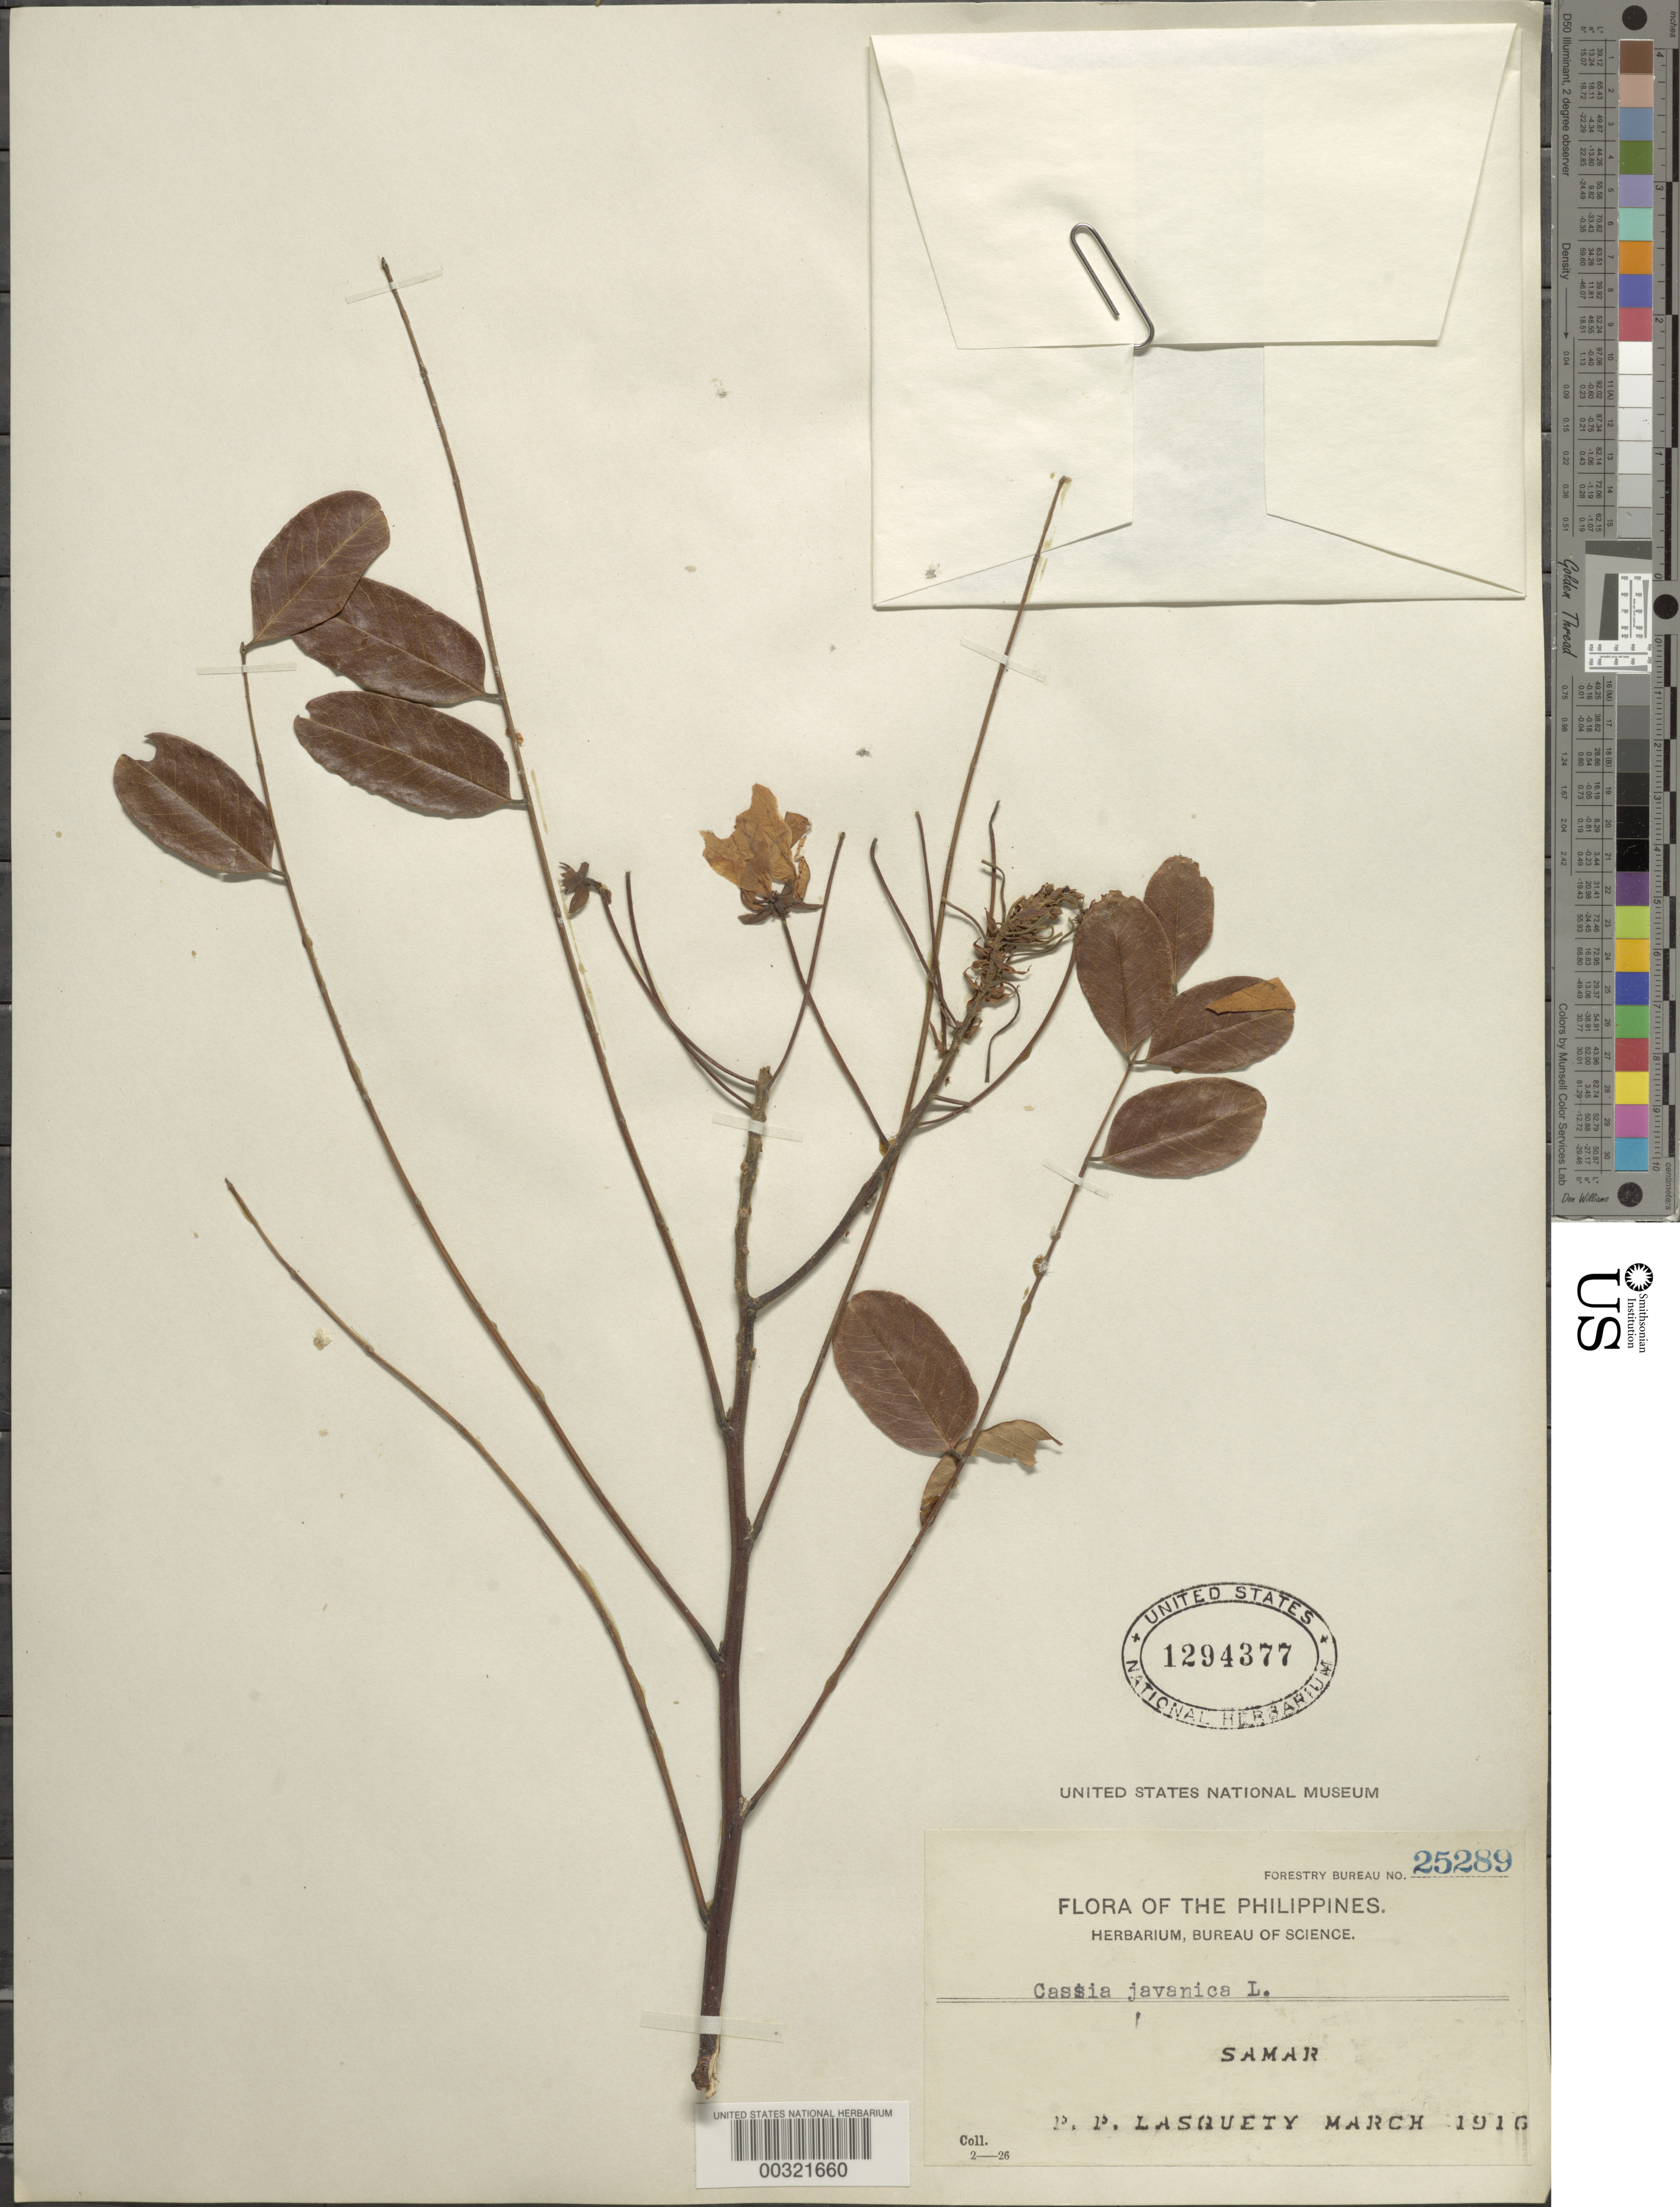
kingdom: Plantae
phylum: Tracheophyta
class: Magnoliopsida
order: Fabales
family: Fabaceae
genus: Cassia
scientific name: Cassia javanica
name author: L.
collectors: P. Lasquety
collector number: Forestry Bureau No. 25289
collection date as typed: Mar 1916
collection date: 1916-03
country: Philippines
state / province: Eastern Visayas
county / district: Eastern Samar / Northern Samar / Western Samar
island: Samar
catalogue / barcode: US 1294377